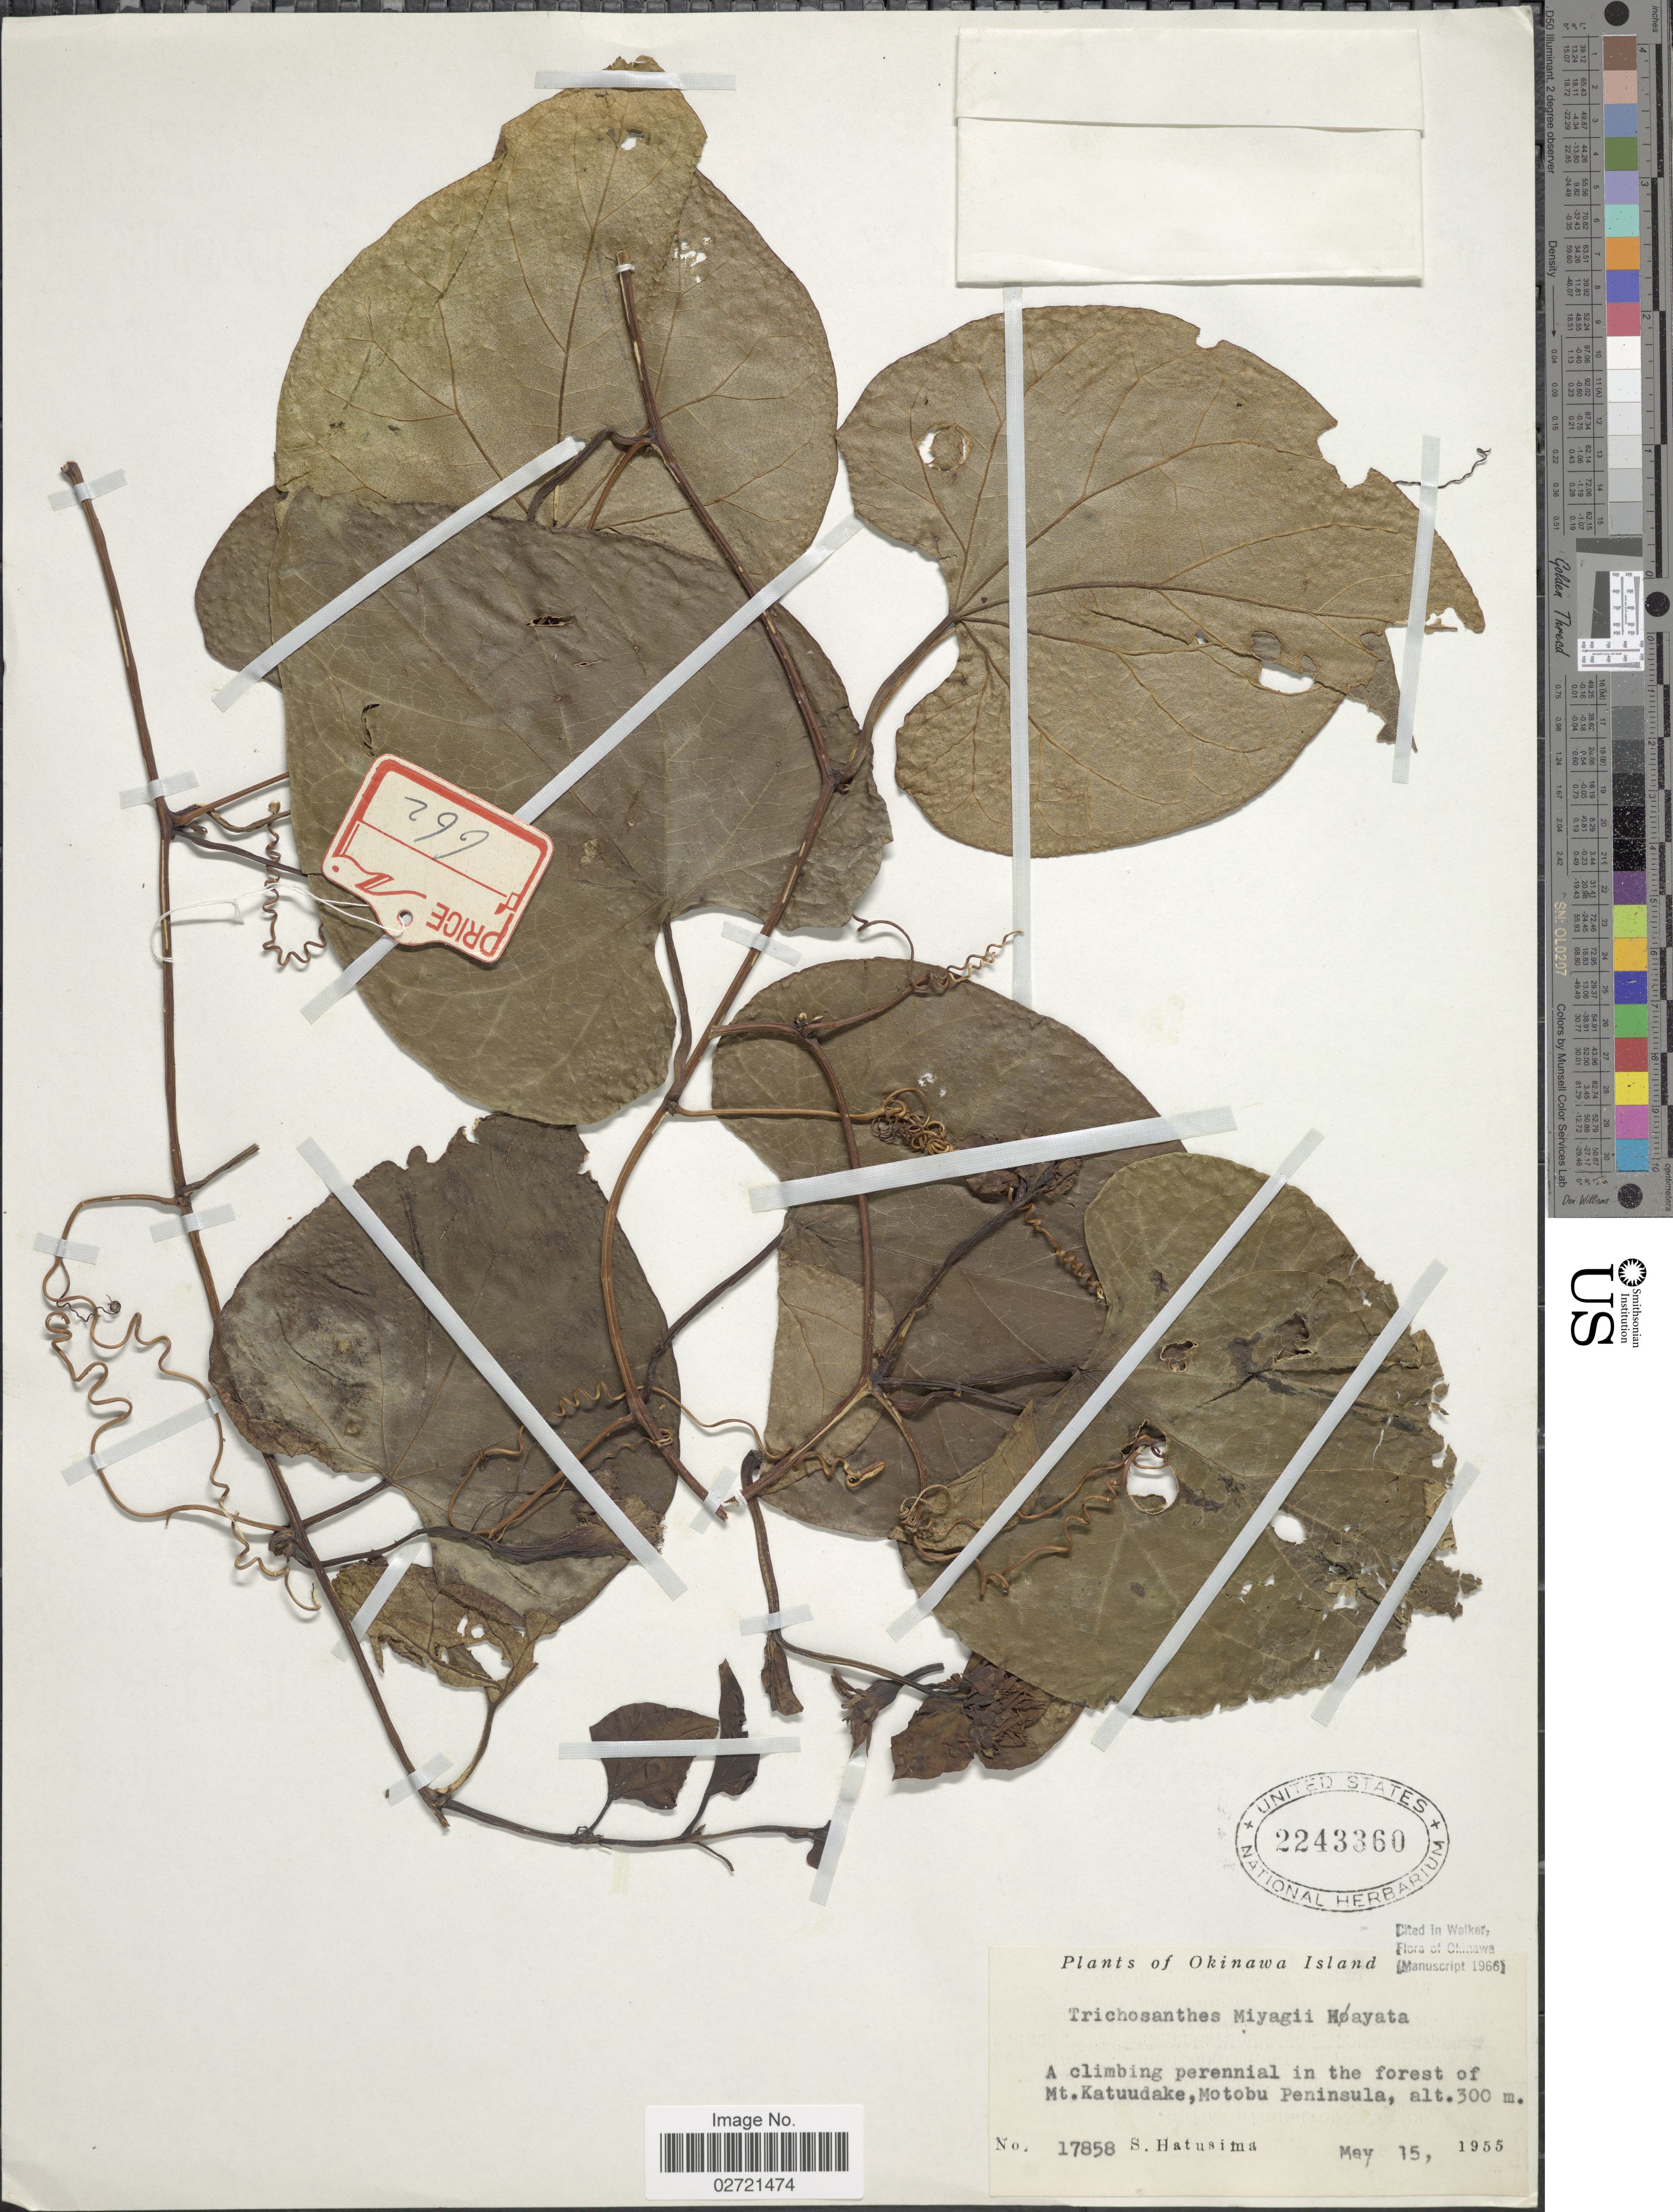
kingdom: Plantae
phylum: Tracheophyta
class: Magnoliopsida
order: Cucurbitales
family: Cucurbitaceae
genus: Trichosanthes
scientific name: Trichosanthes miyagii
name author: Hayata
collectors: S. Hatusima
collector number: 17858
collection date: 1955-05-15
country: Japan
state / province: Okinawa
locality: Okinawa Island, in the forest of Mt. Katuudake, Motobu Peninsula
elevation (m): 300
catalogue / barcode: US 2243360